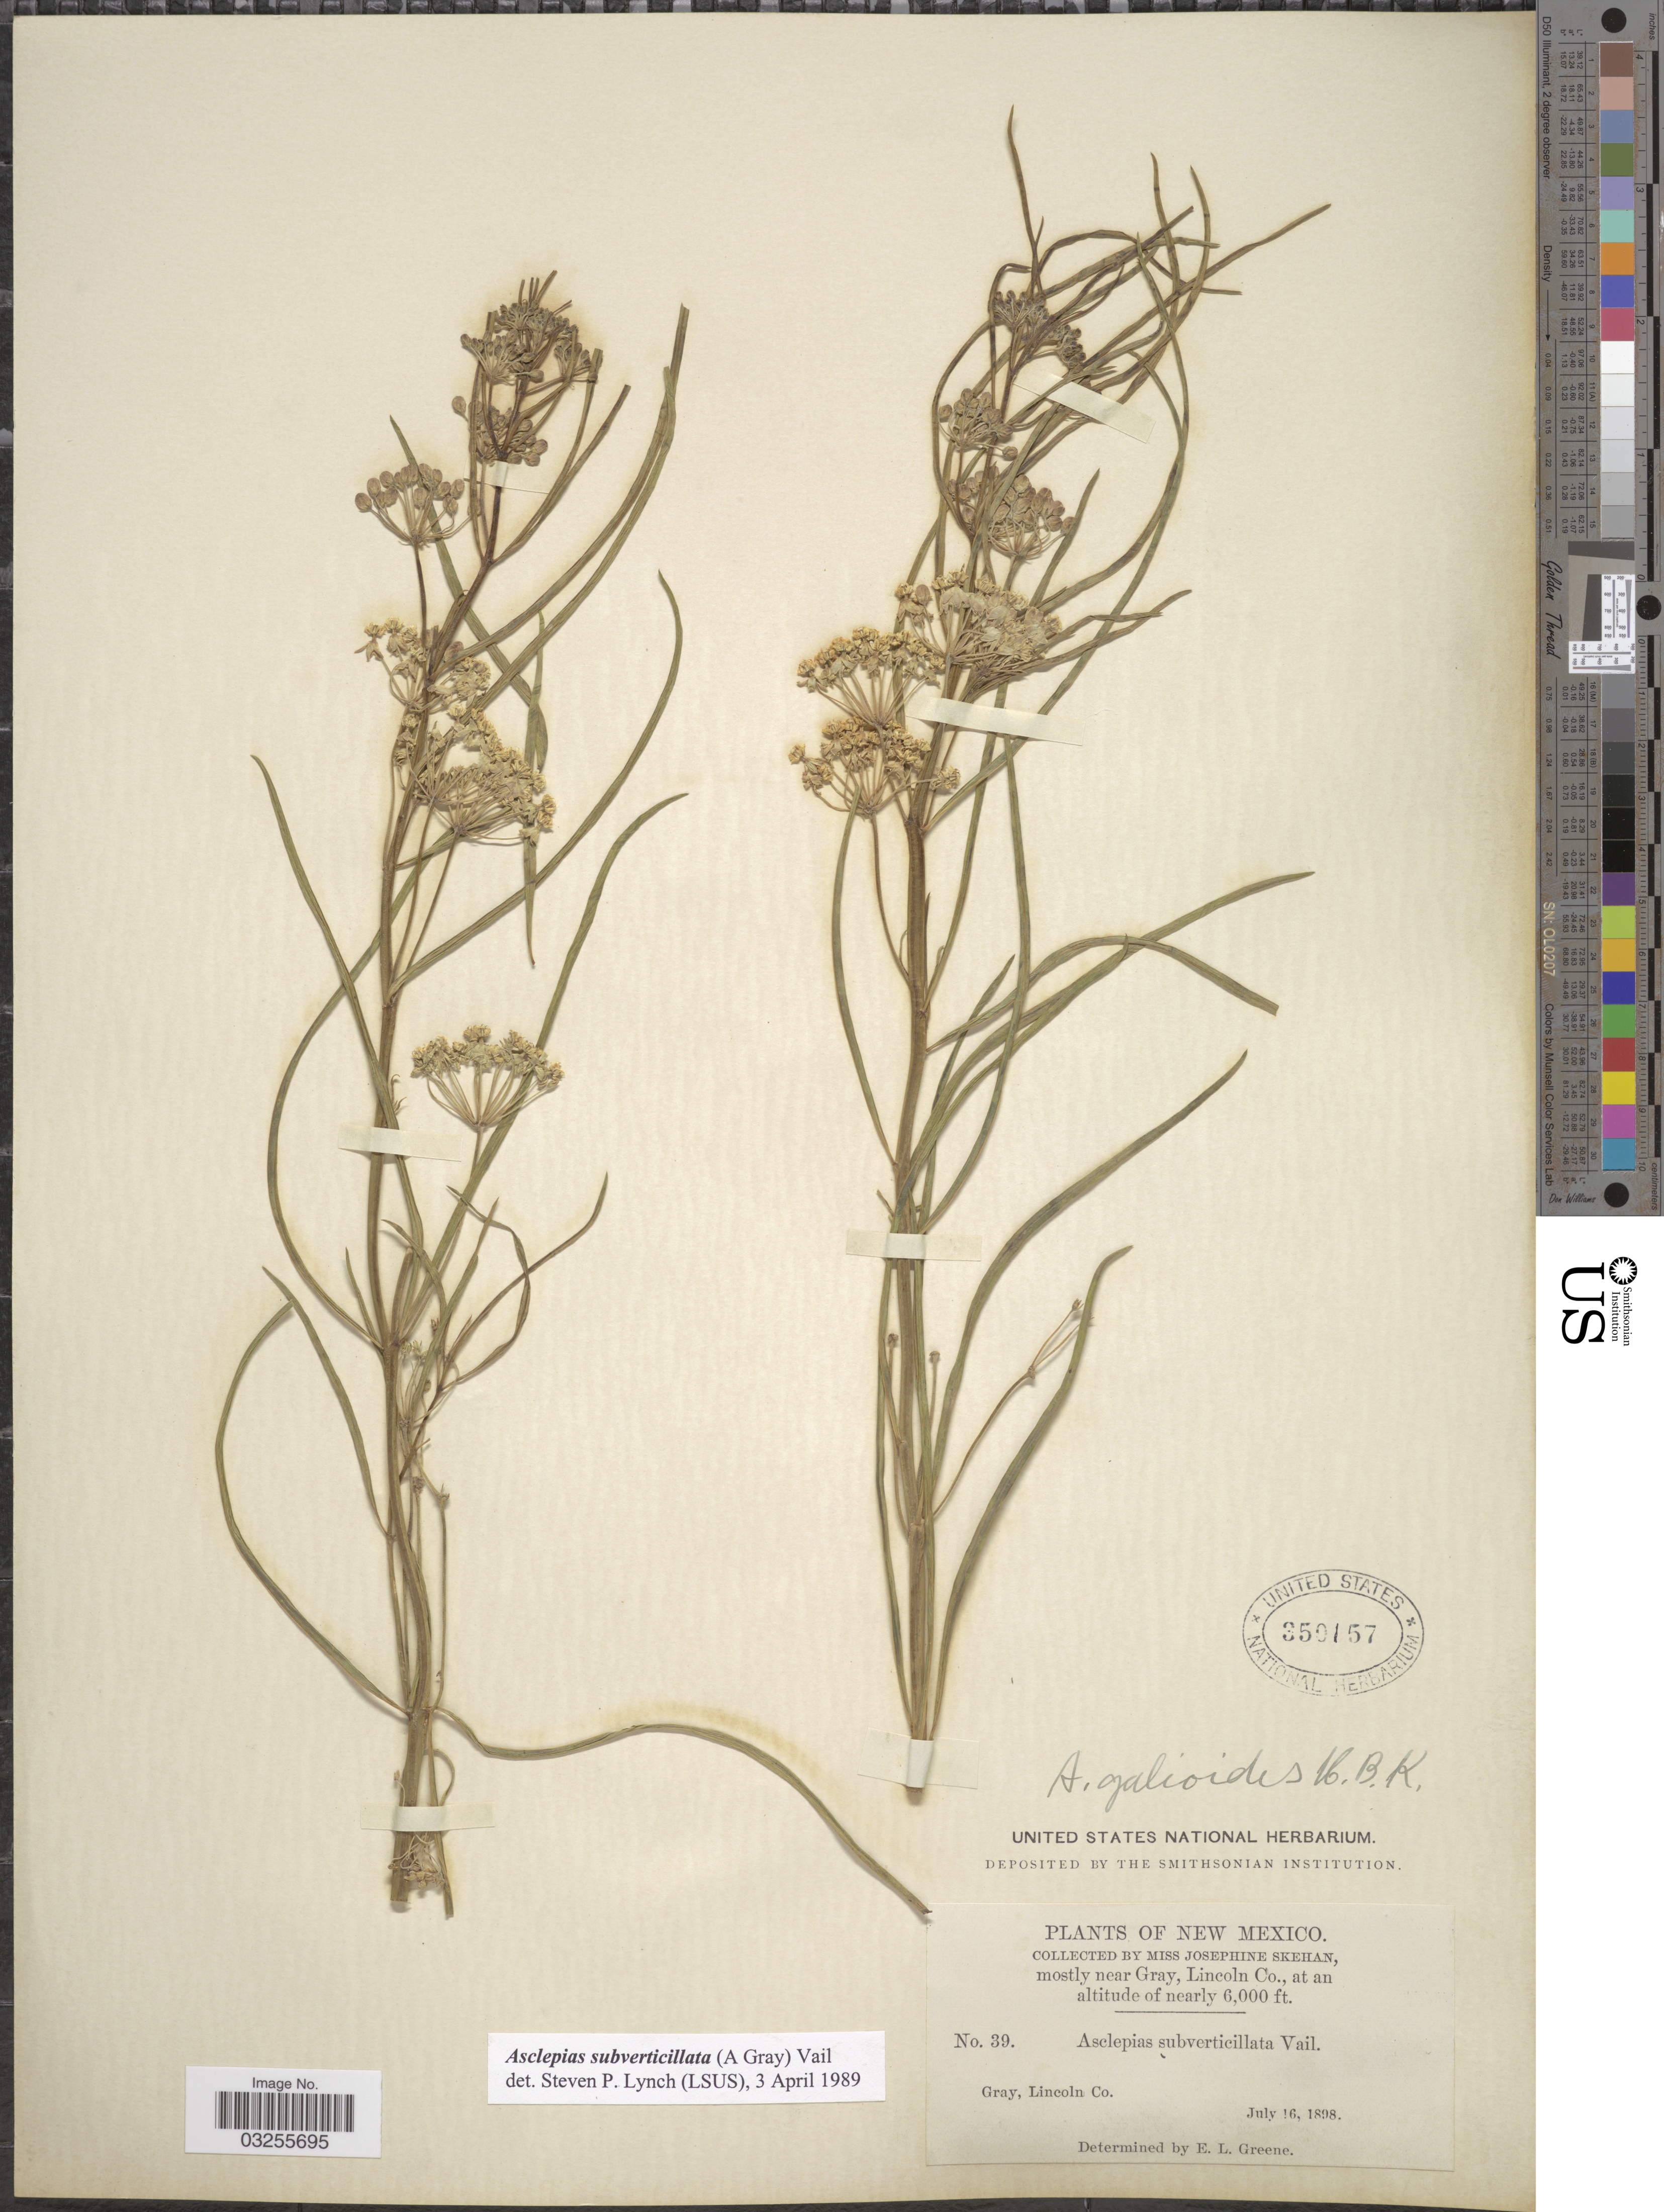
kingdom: Plantae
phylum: Tracheophyta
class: Magnoliopsida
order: Gentianales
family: Apocynaceae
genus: Asclepias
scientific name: Asclepias subverticillata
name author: (A. Gray) Vail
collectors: J. Skehan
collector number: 39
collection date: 1898-07-16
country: United States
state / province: New Mexico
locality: Mostly near Gray, Lincoln Co.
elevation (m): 1829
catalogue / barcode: US 350157